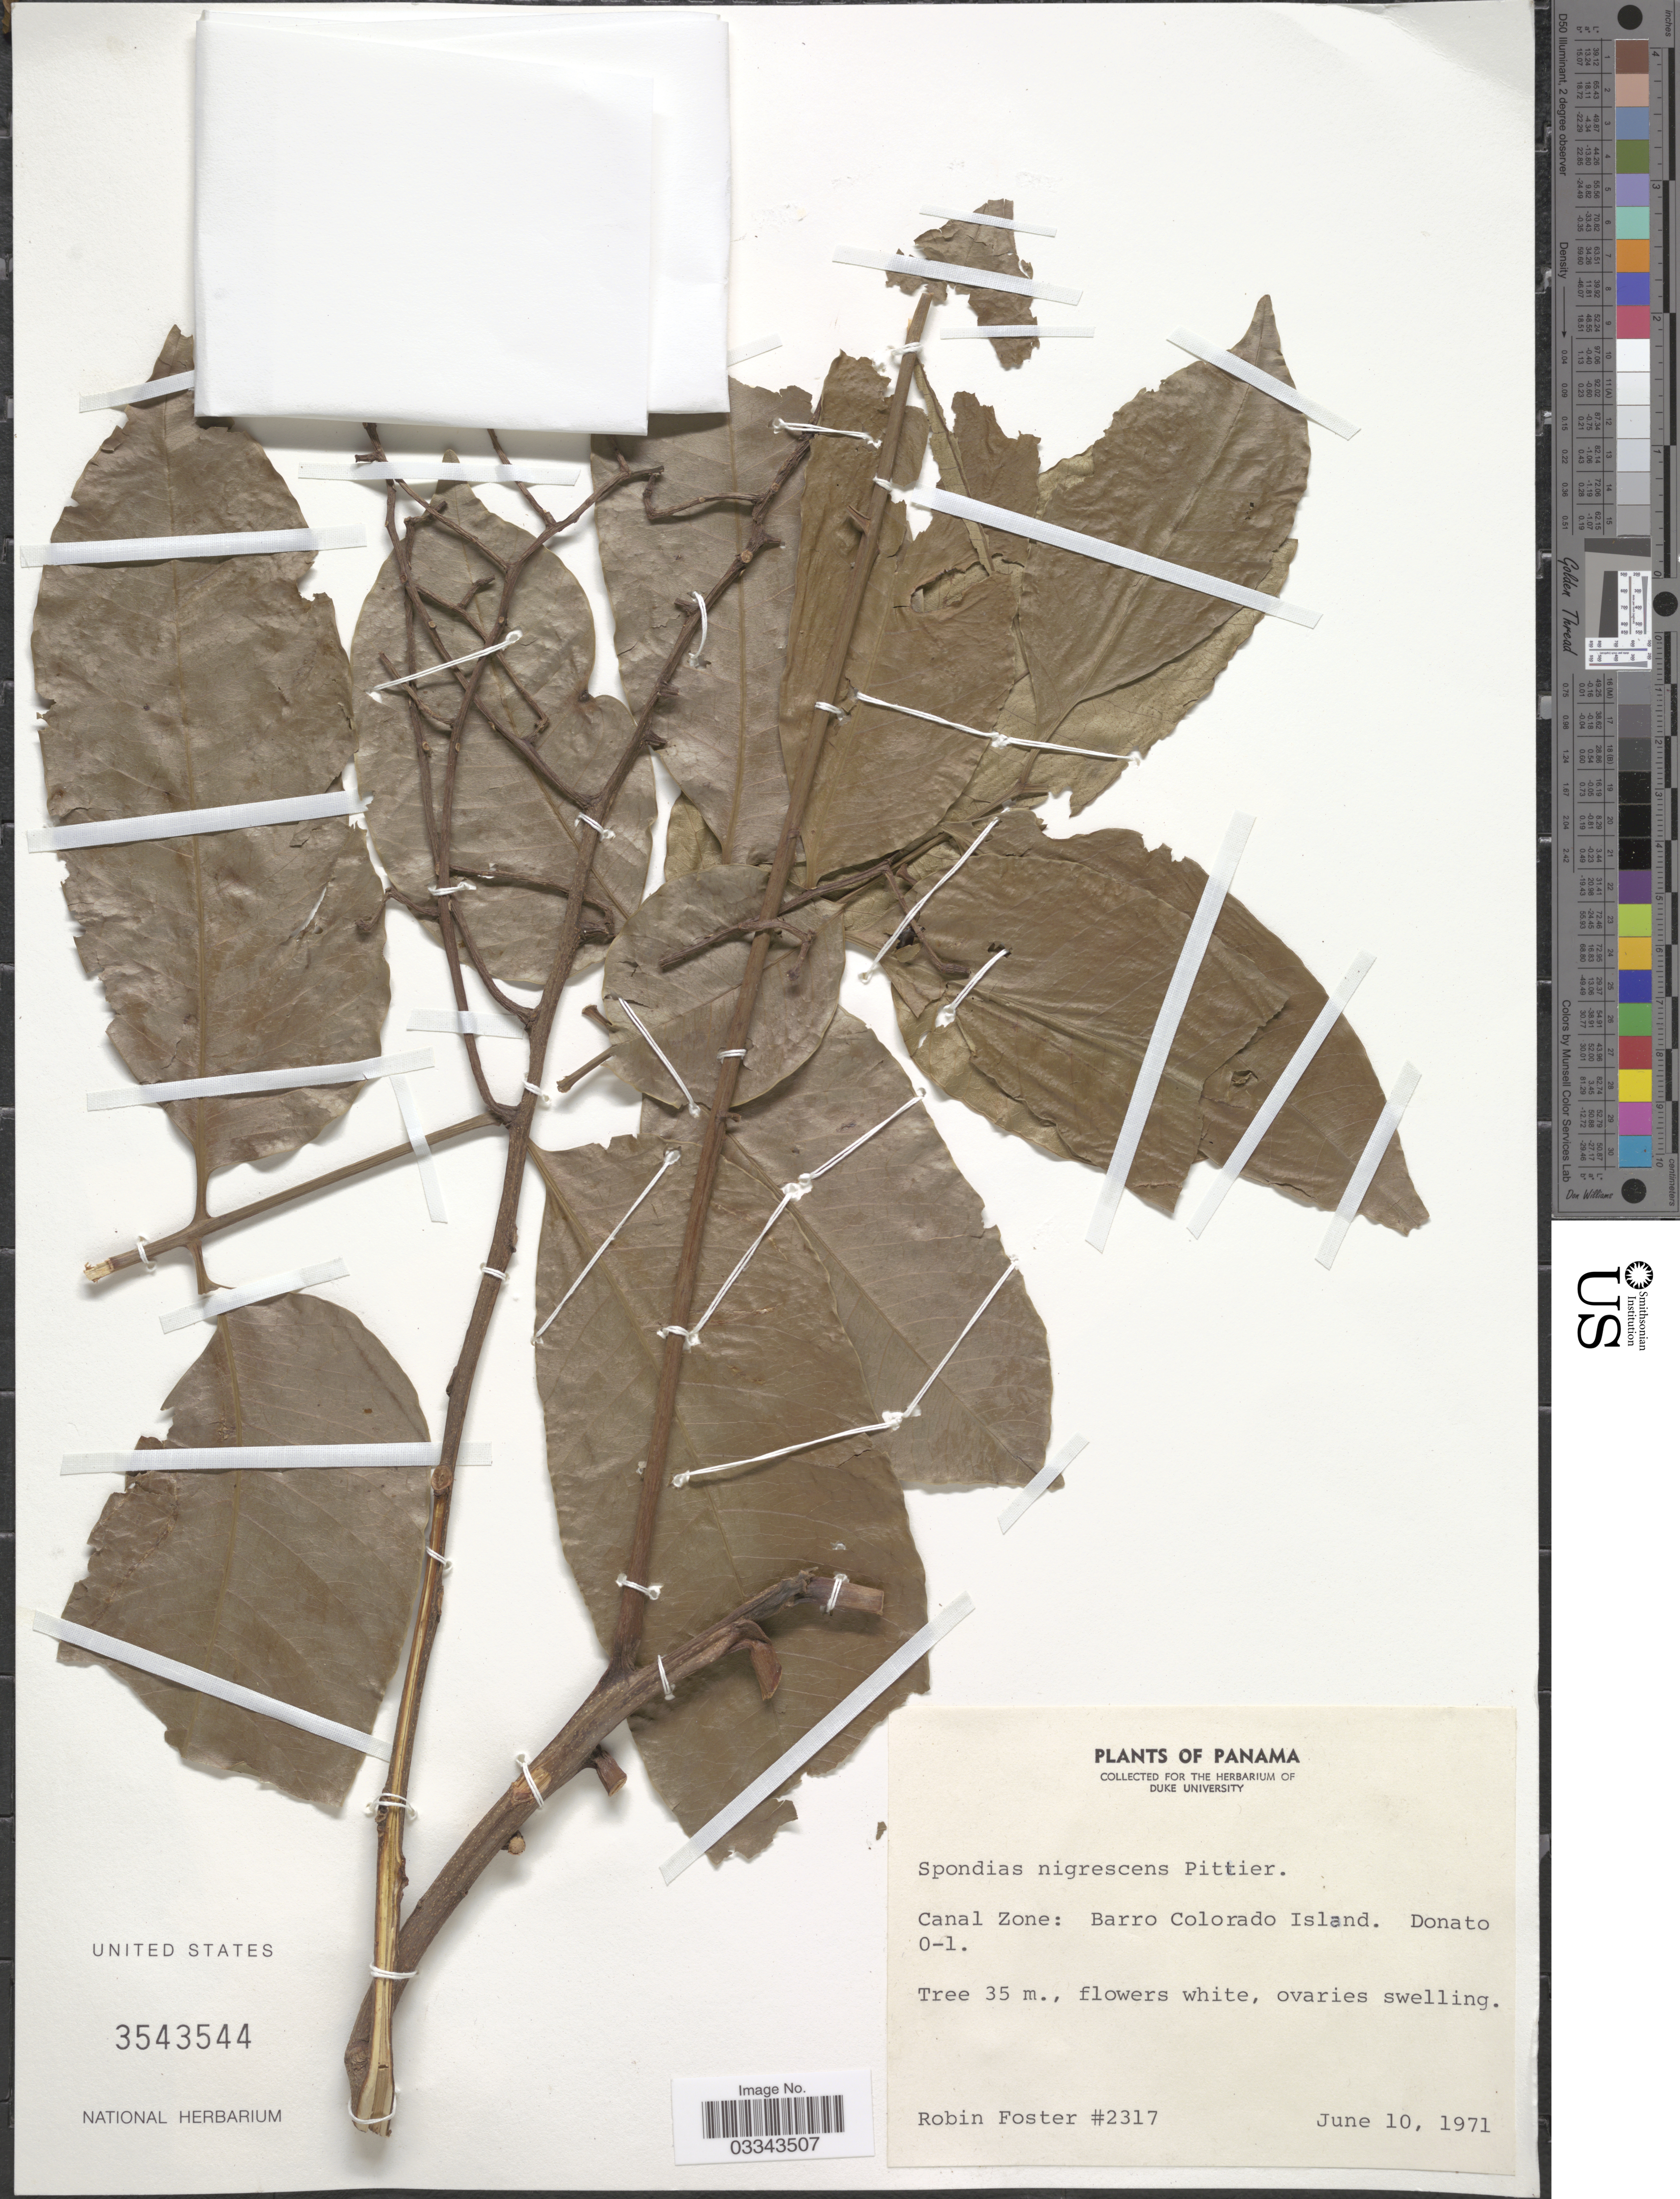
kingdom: Plantae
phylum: Tracheophyta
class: Magnoliopsida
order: Sapindales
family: Anacardiaceae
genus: Spondias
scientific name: Spondias mombin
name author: L.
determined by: Mitchell, John D.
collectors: R. B. Foster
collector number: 2317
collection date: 1971-06-10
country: Panama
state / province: Panamá Oeste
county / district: Canal Zone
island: Barro Colorado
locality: Canal Zone: Barro Colorado Island. Donato 0-1.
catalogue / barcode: US 3543544